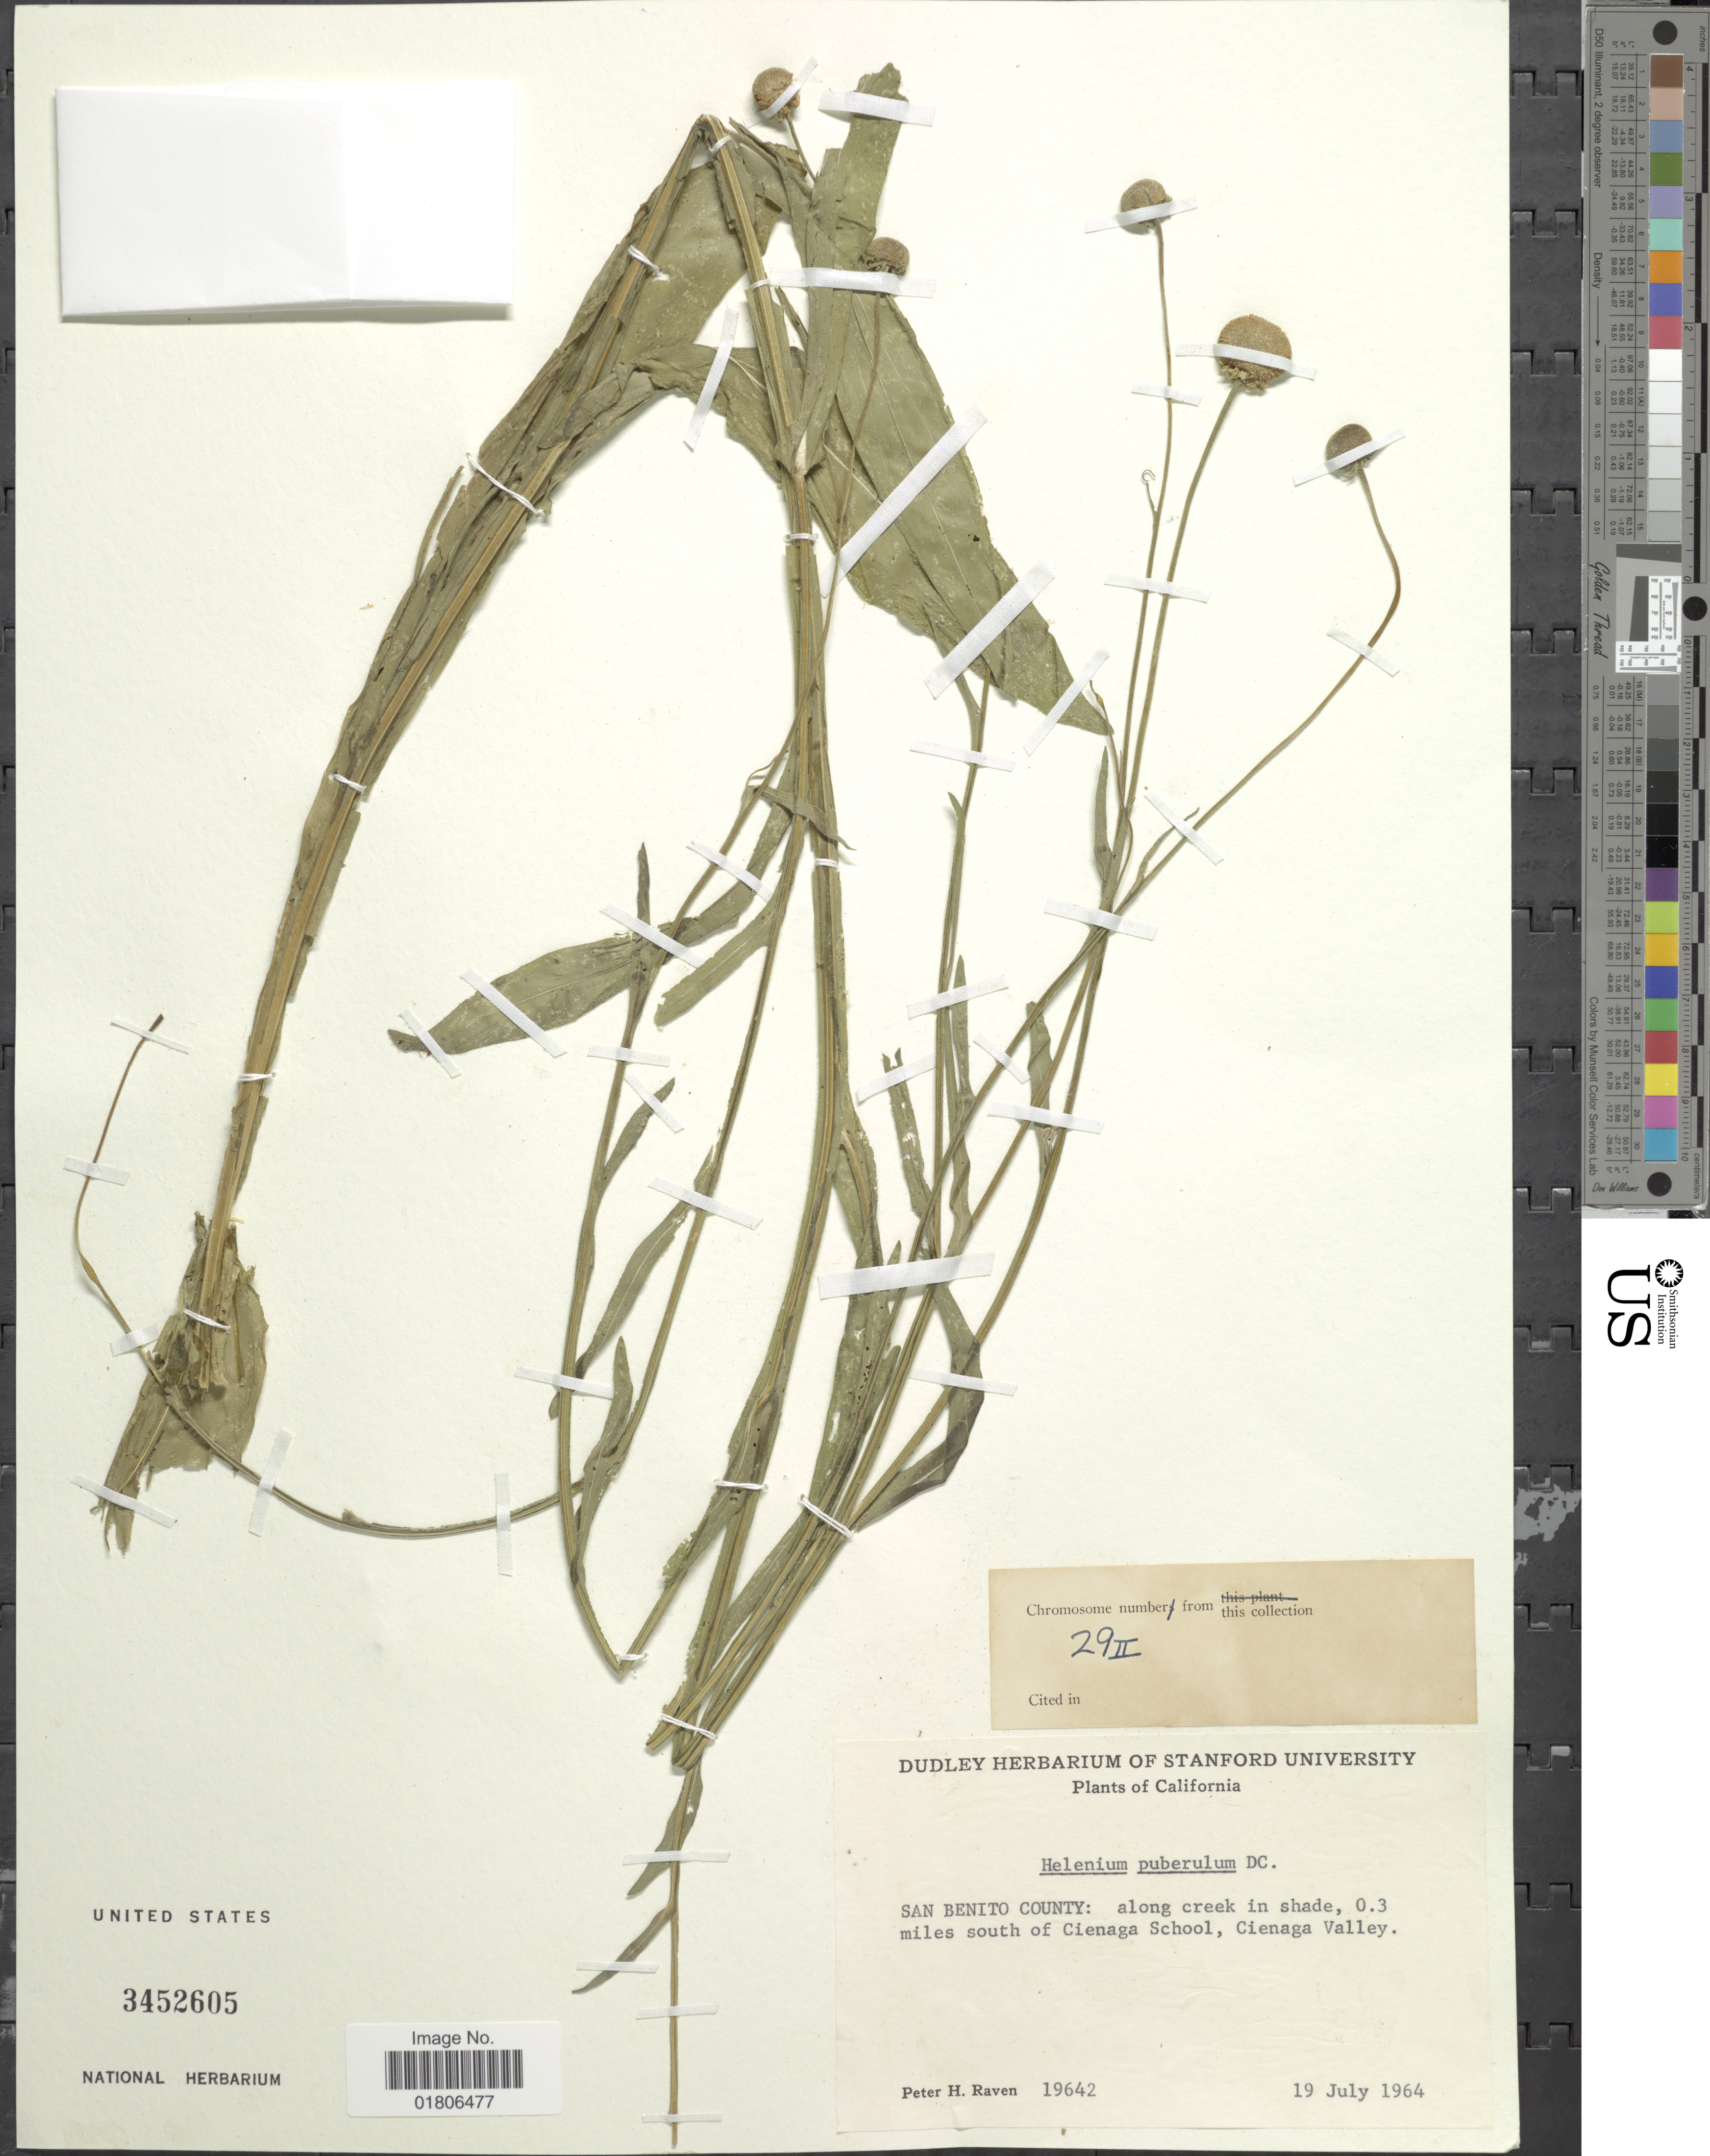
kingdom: Plantae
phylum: Tracheophyta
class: Magnoliopsida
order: Asterales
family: Asteraceae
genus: Helenium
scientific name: Helenium puberulum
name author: DC.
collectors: P. Raven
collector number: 19642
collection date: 1964-07-19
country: United States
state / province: California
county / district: San Benito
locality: San Benito County: along creek in shade, 0.3 miles south of Cienaga School, Cienaga Valley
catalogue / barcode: US 3452605